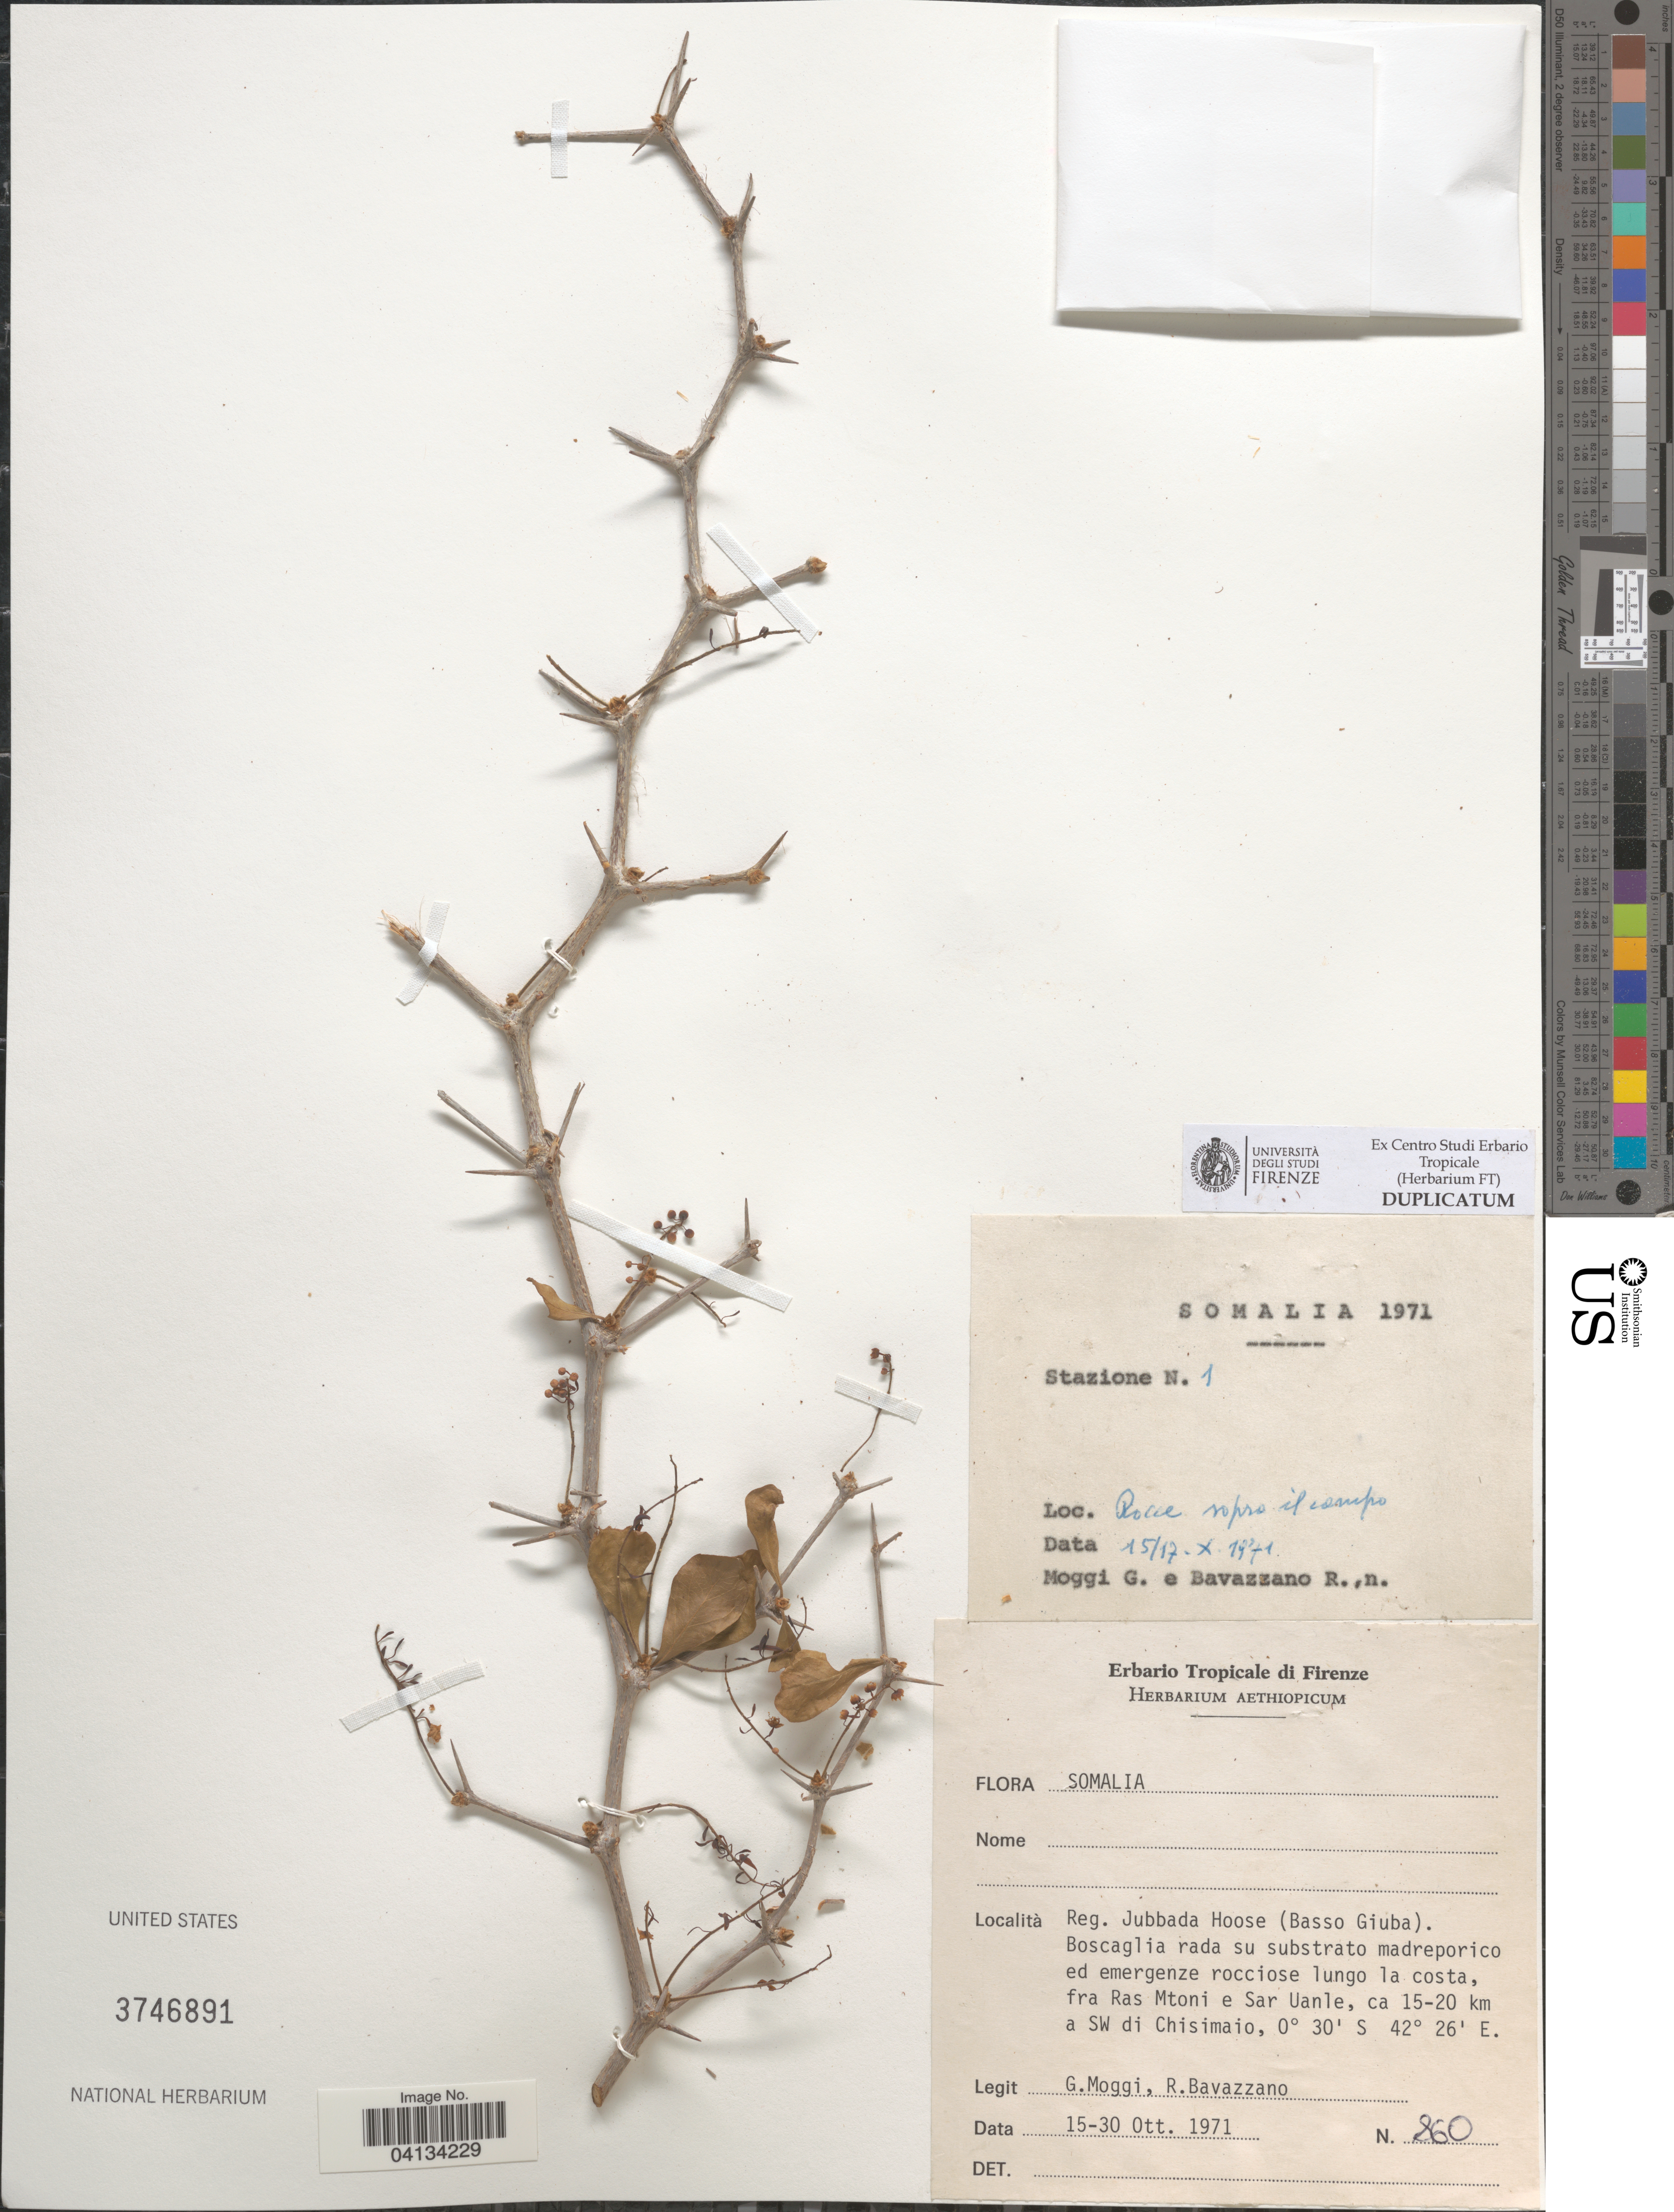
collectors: G. Moggi & R. Bavazzano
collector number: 860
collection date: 1971-10-15/1971-10-30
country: Somalia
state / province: Jubbada Hoose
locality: Reg. Jubbada Hoose (Basso Giuba). Boscaglia rada su substrato madreporico ed emergenze rocciose lungo la costa, fra Ras Mtoni e Sar Uanle, ca 15-20 km a SW di Chisimaio.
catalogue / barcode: US 3746891